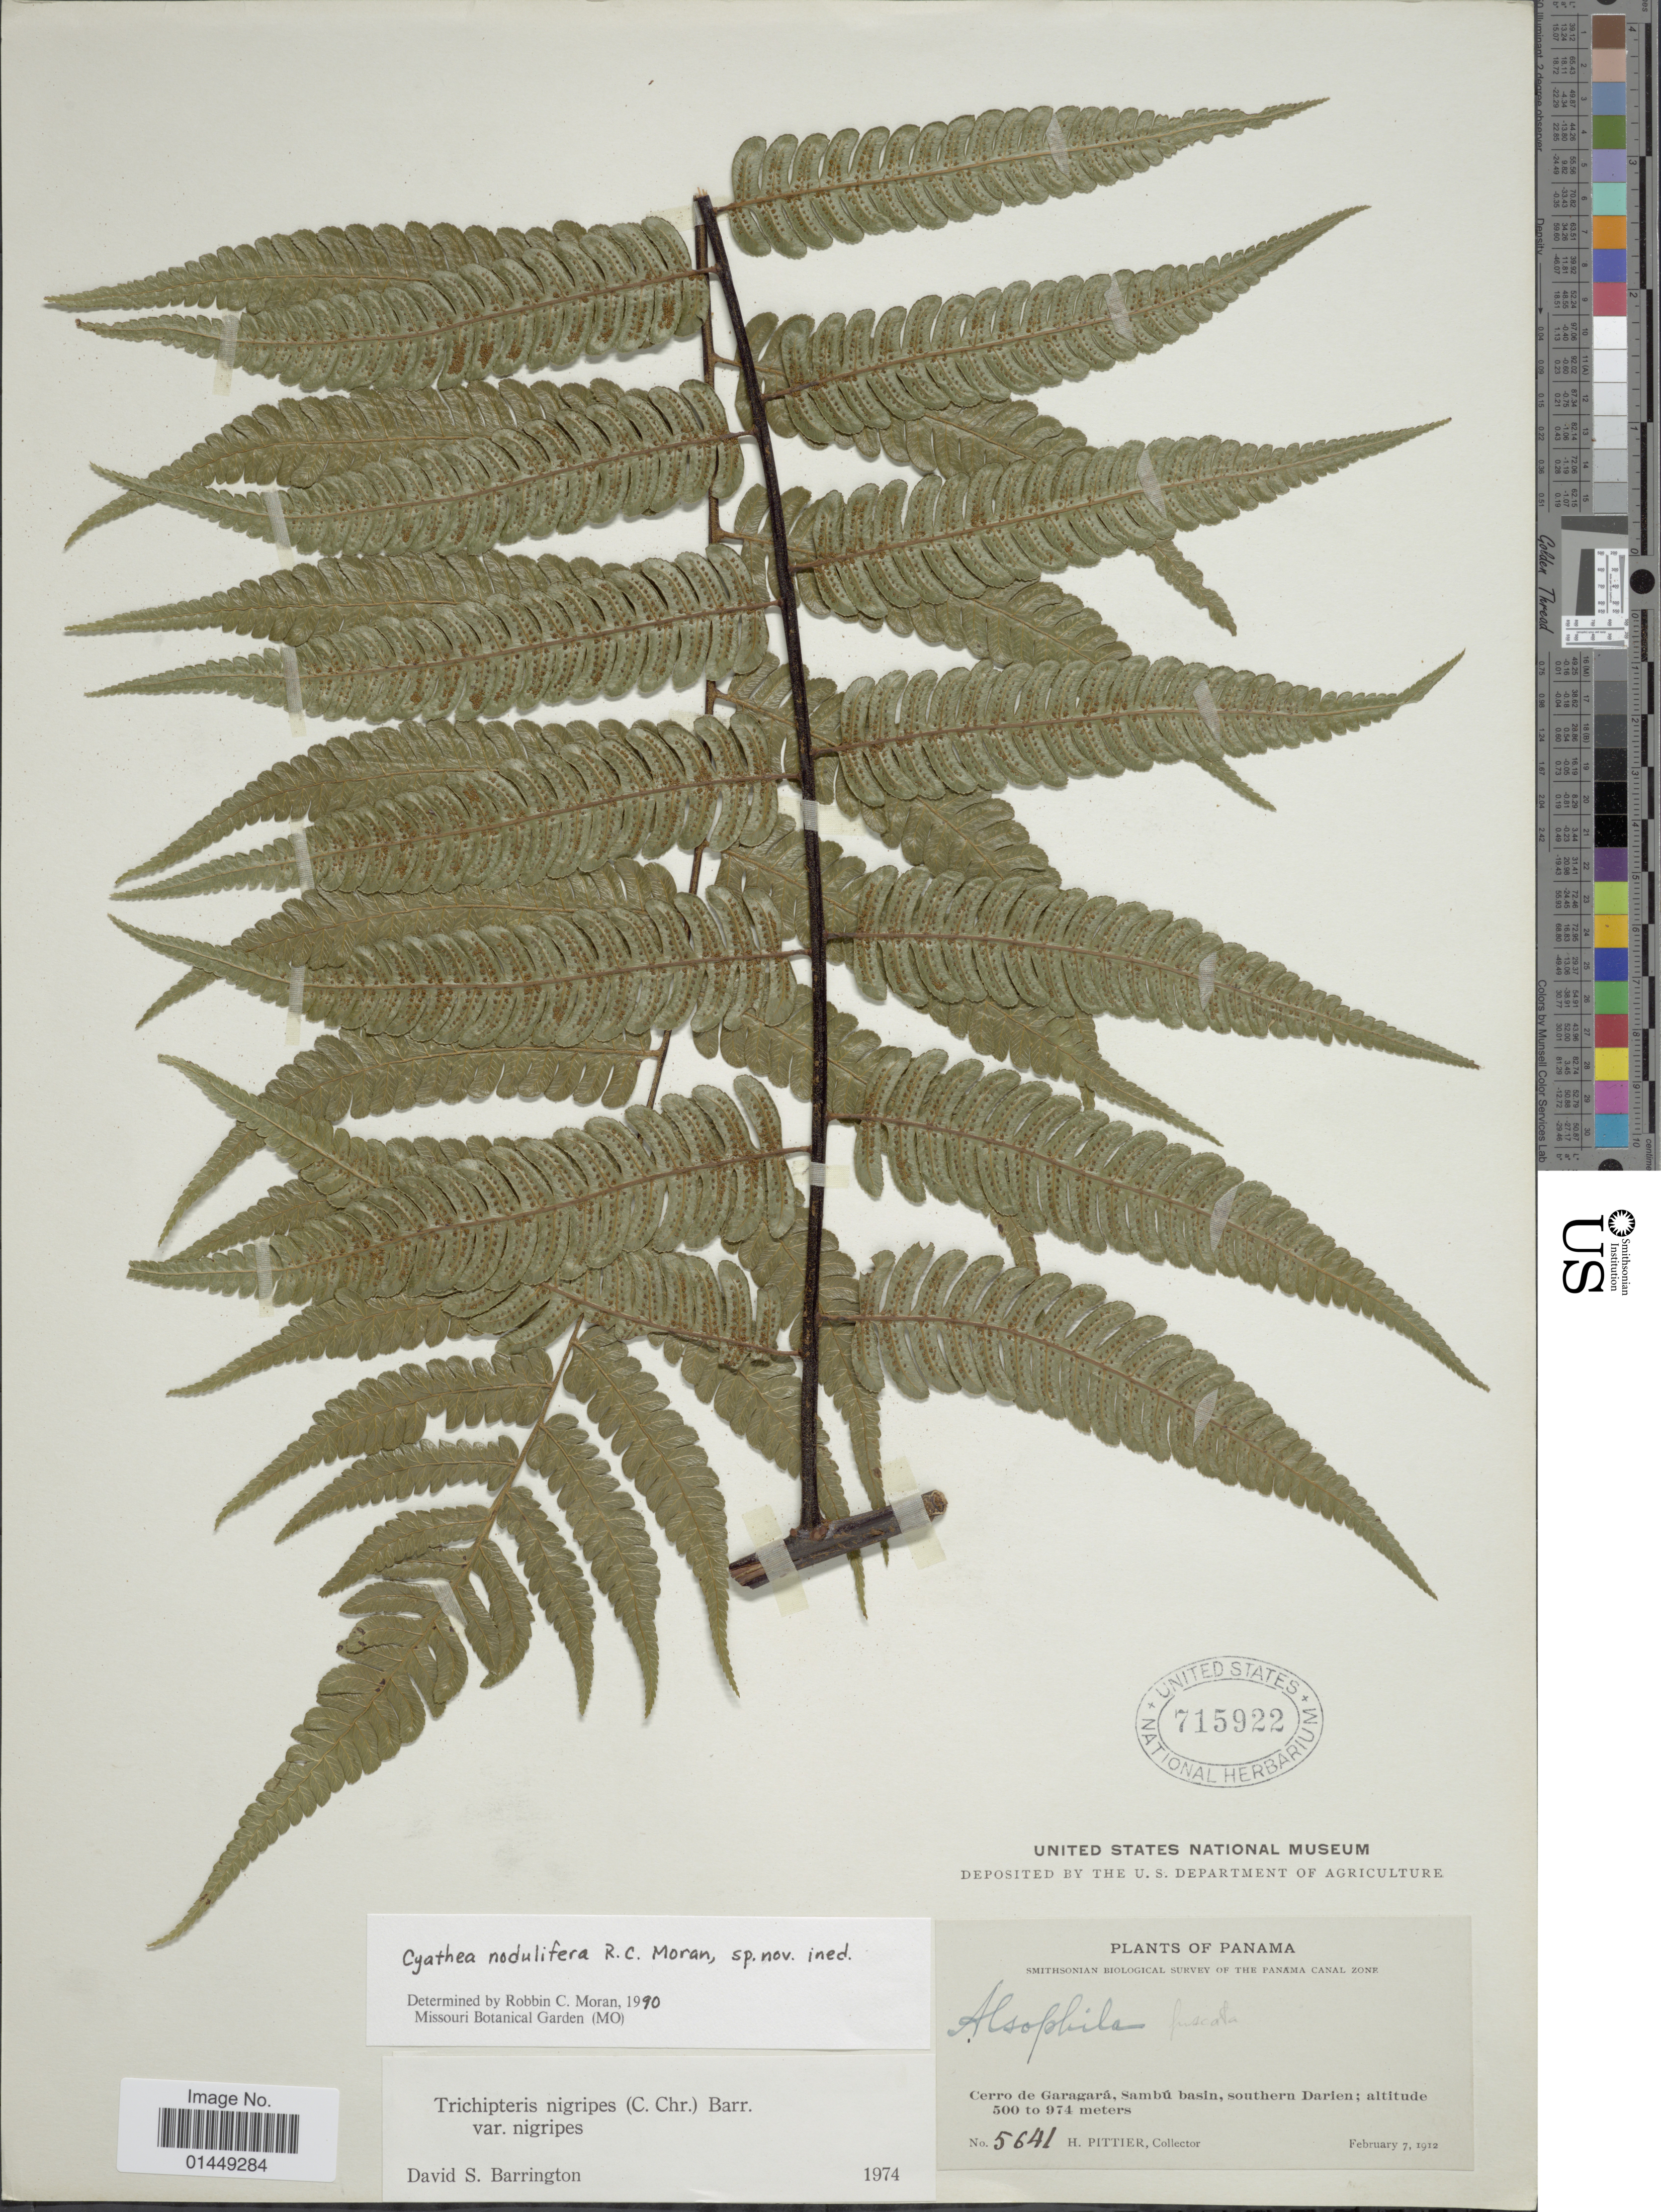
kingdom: Plantae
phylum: Tracheophyta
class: Polypodiopsida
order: Cyatheales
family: Cyatheaceae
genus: Cyathea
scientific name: Cyathea nodulifera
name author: R.C. Moran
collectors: H. F. Pittier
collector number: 5641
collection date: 1912-02-07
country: Panama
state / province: Darién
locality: Cerro de Garagará, Sambú basin, southern Darien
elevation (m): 500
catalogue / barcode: US 715922